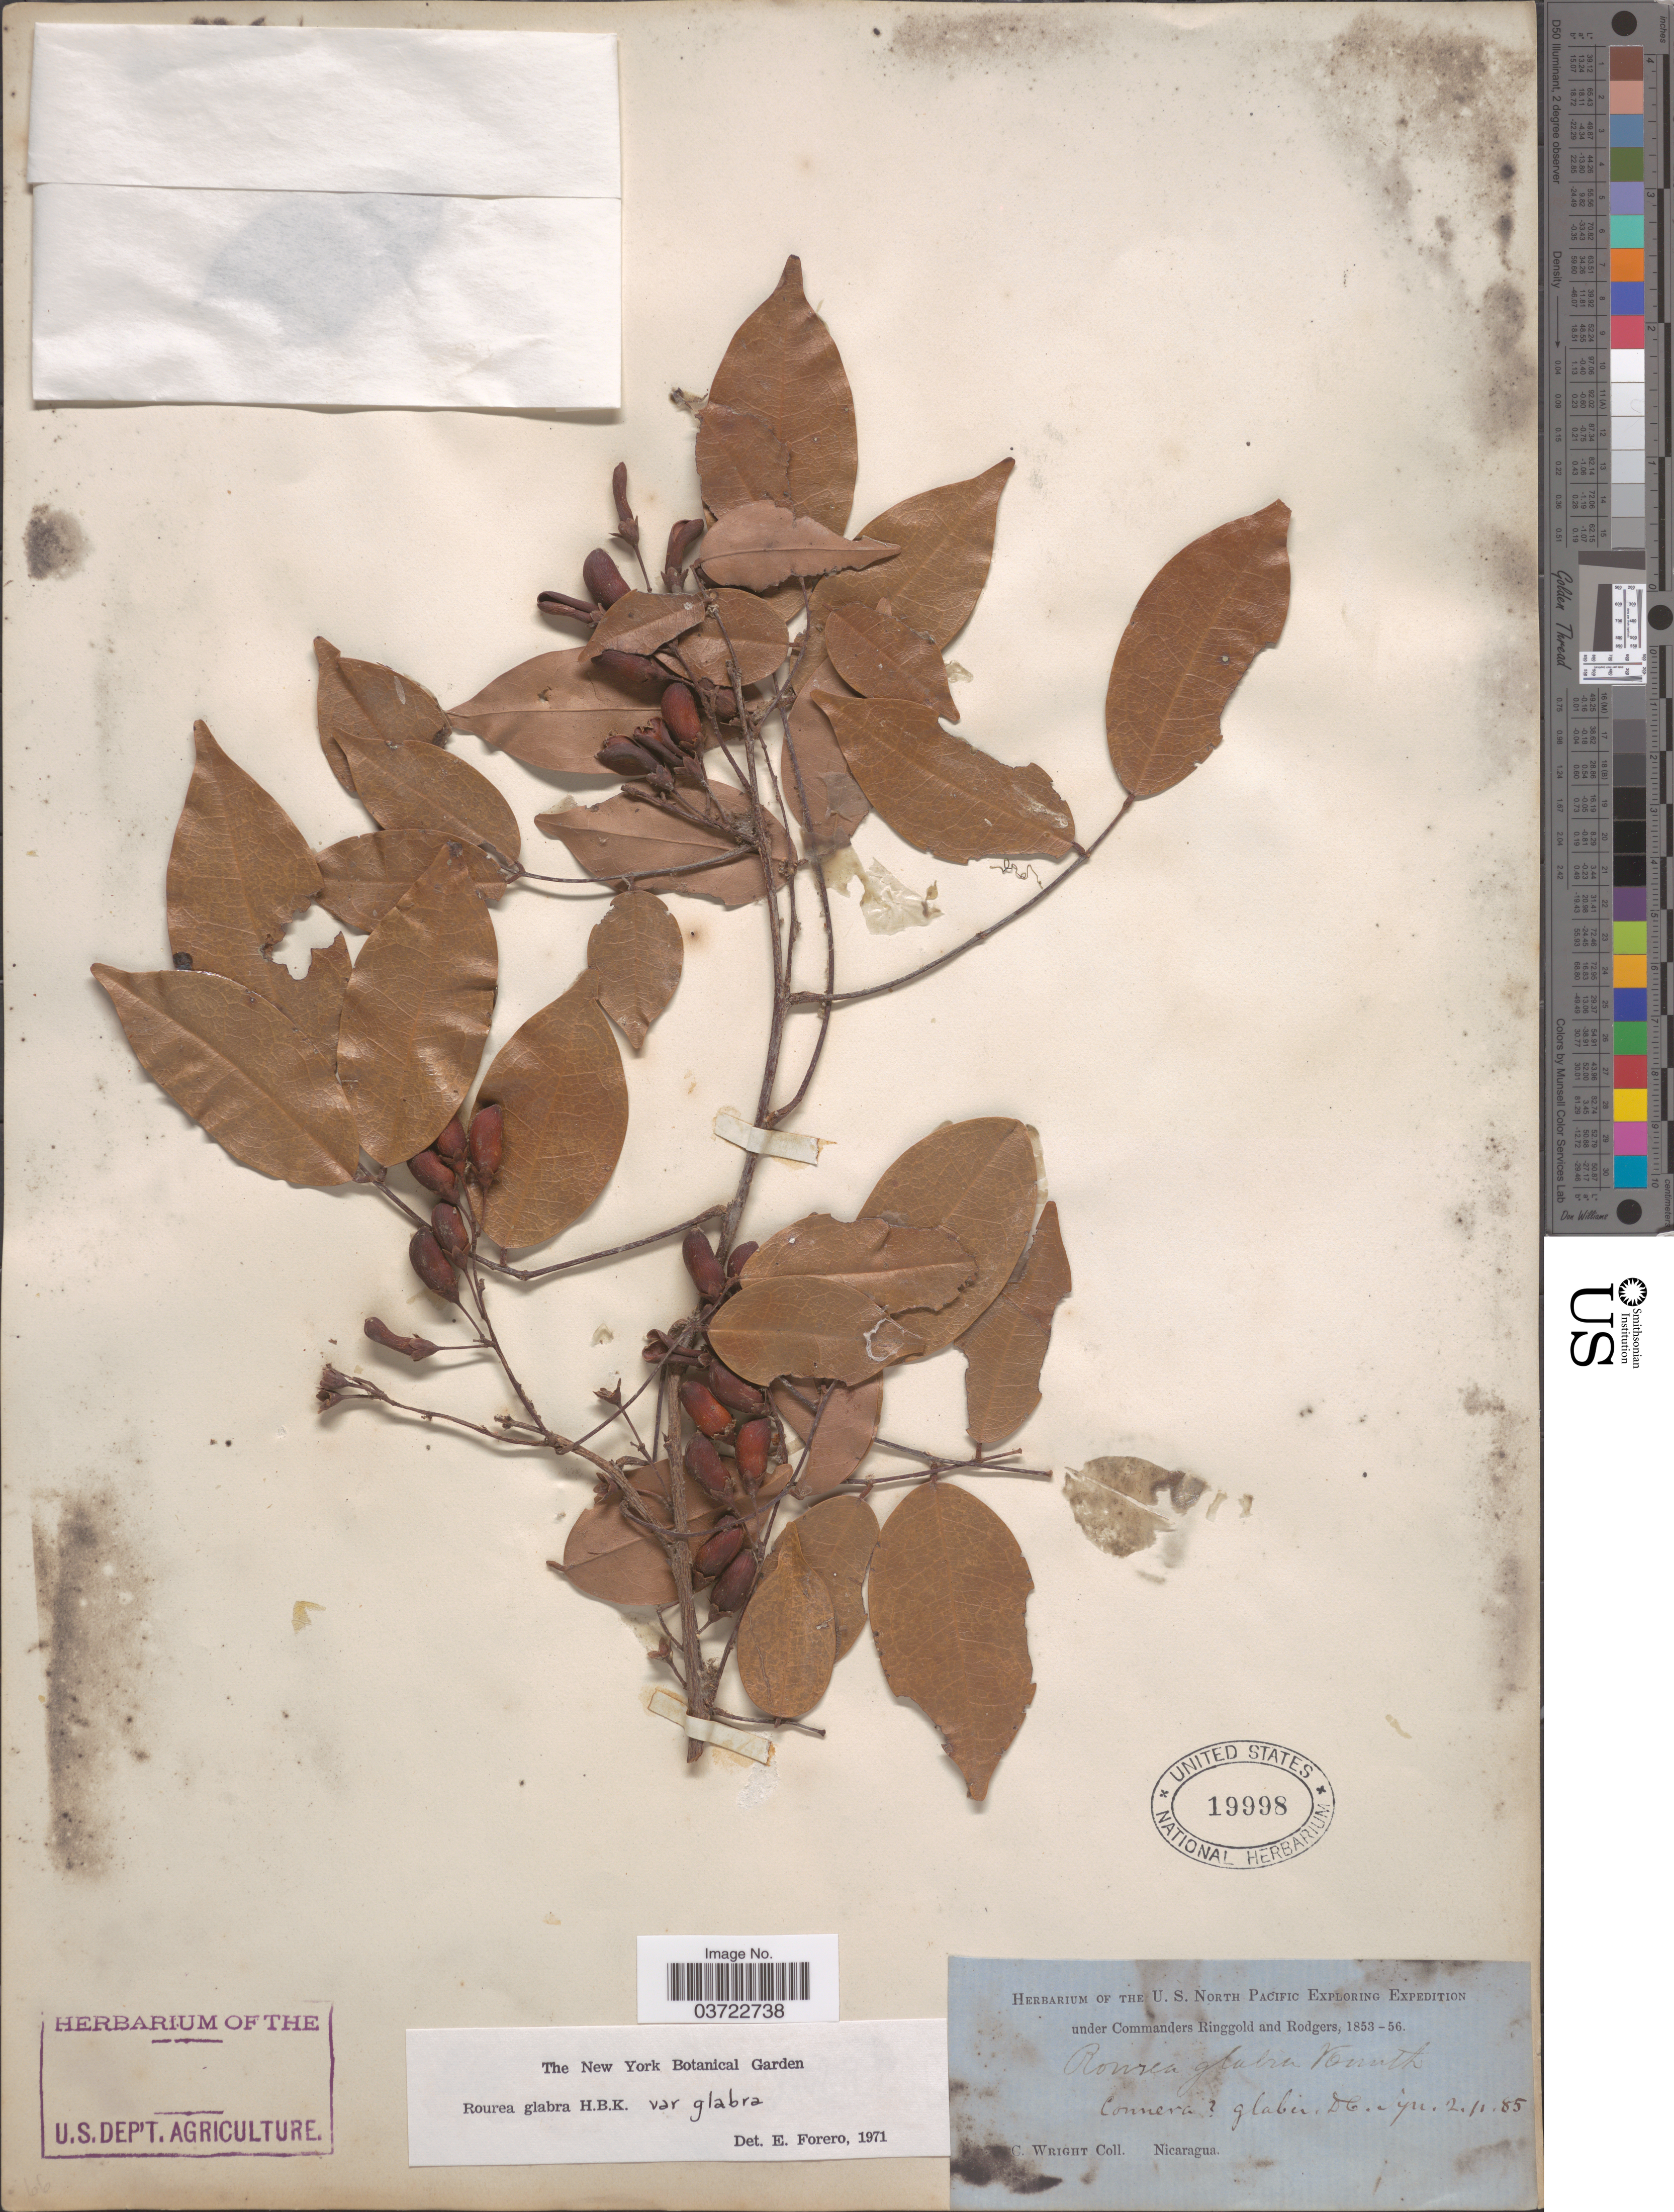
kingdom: Plantae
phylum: Tracheophyta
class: Magnoliopsida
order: Oxalidales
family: Connaraceae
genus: Rourea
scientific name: Rourea glabra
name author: Kunth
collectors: C. Wright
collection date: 1853/1856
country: Nicaragua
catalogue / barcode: US 19998